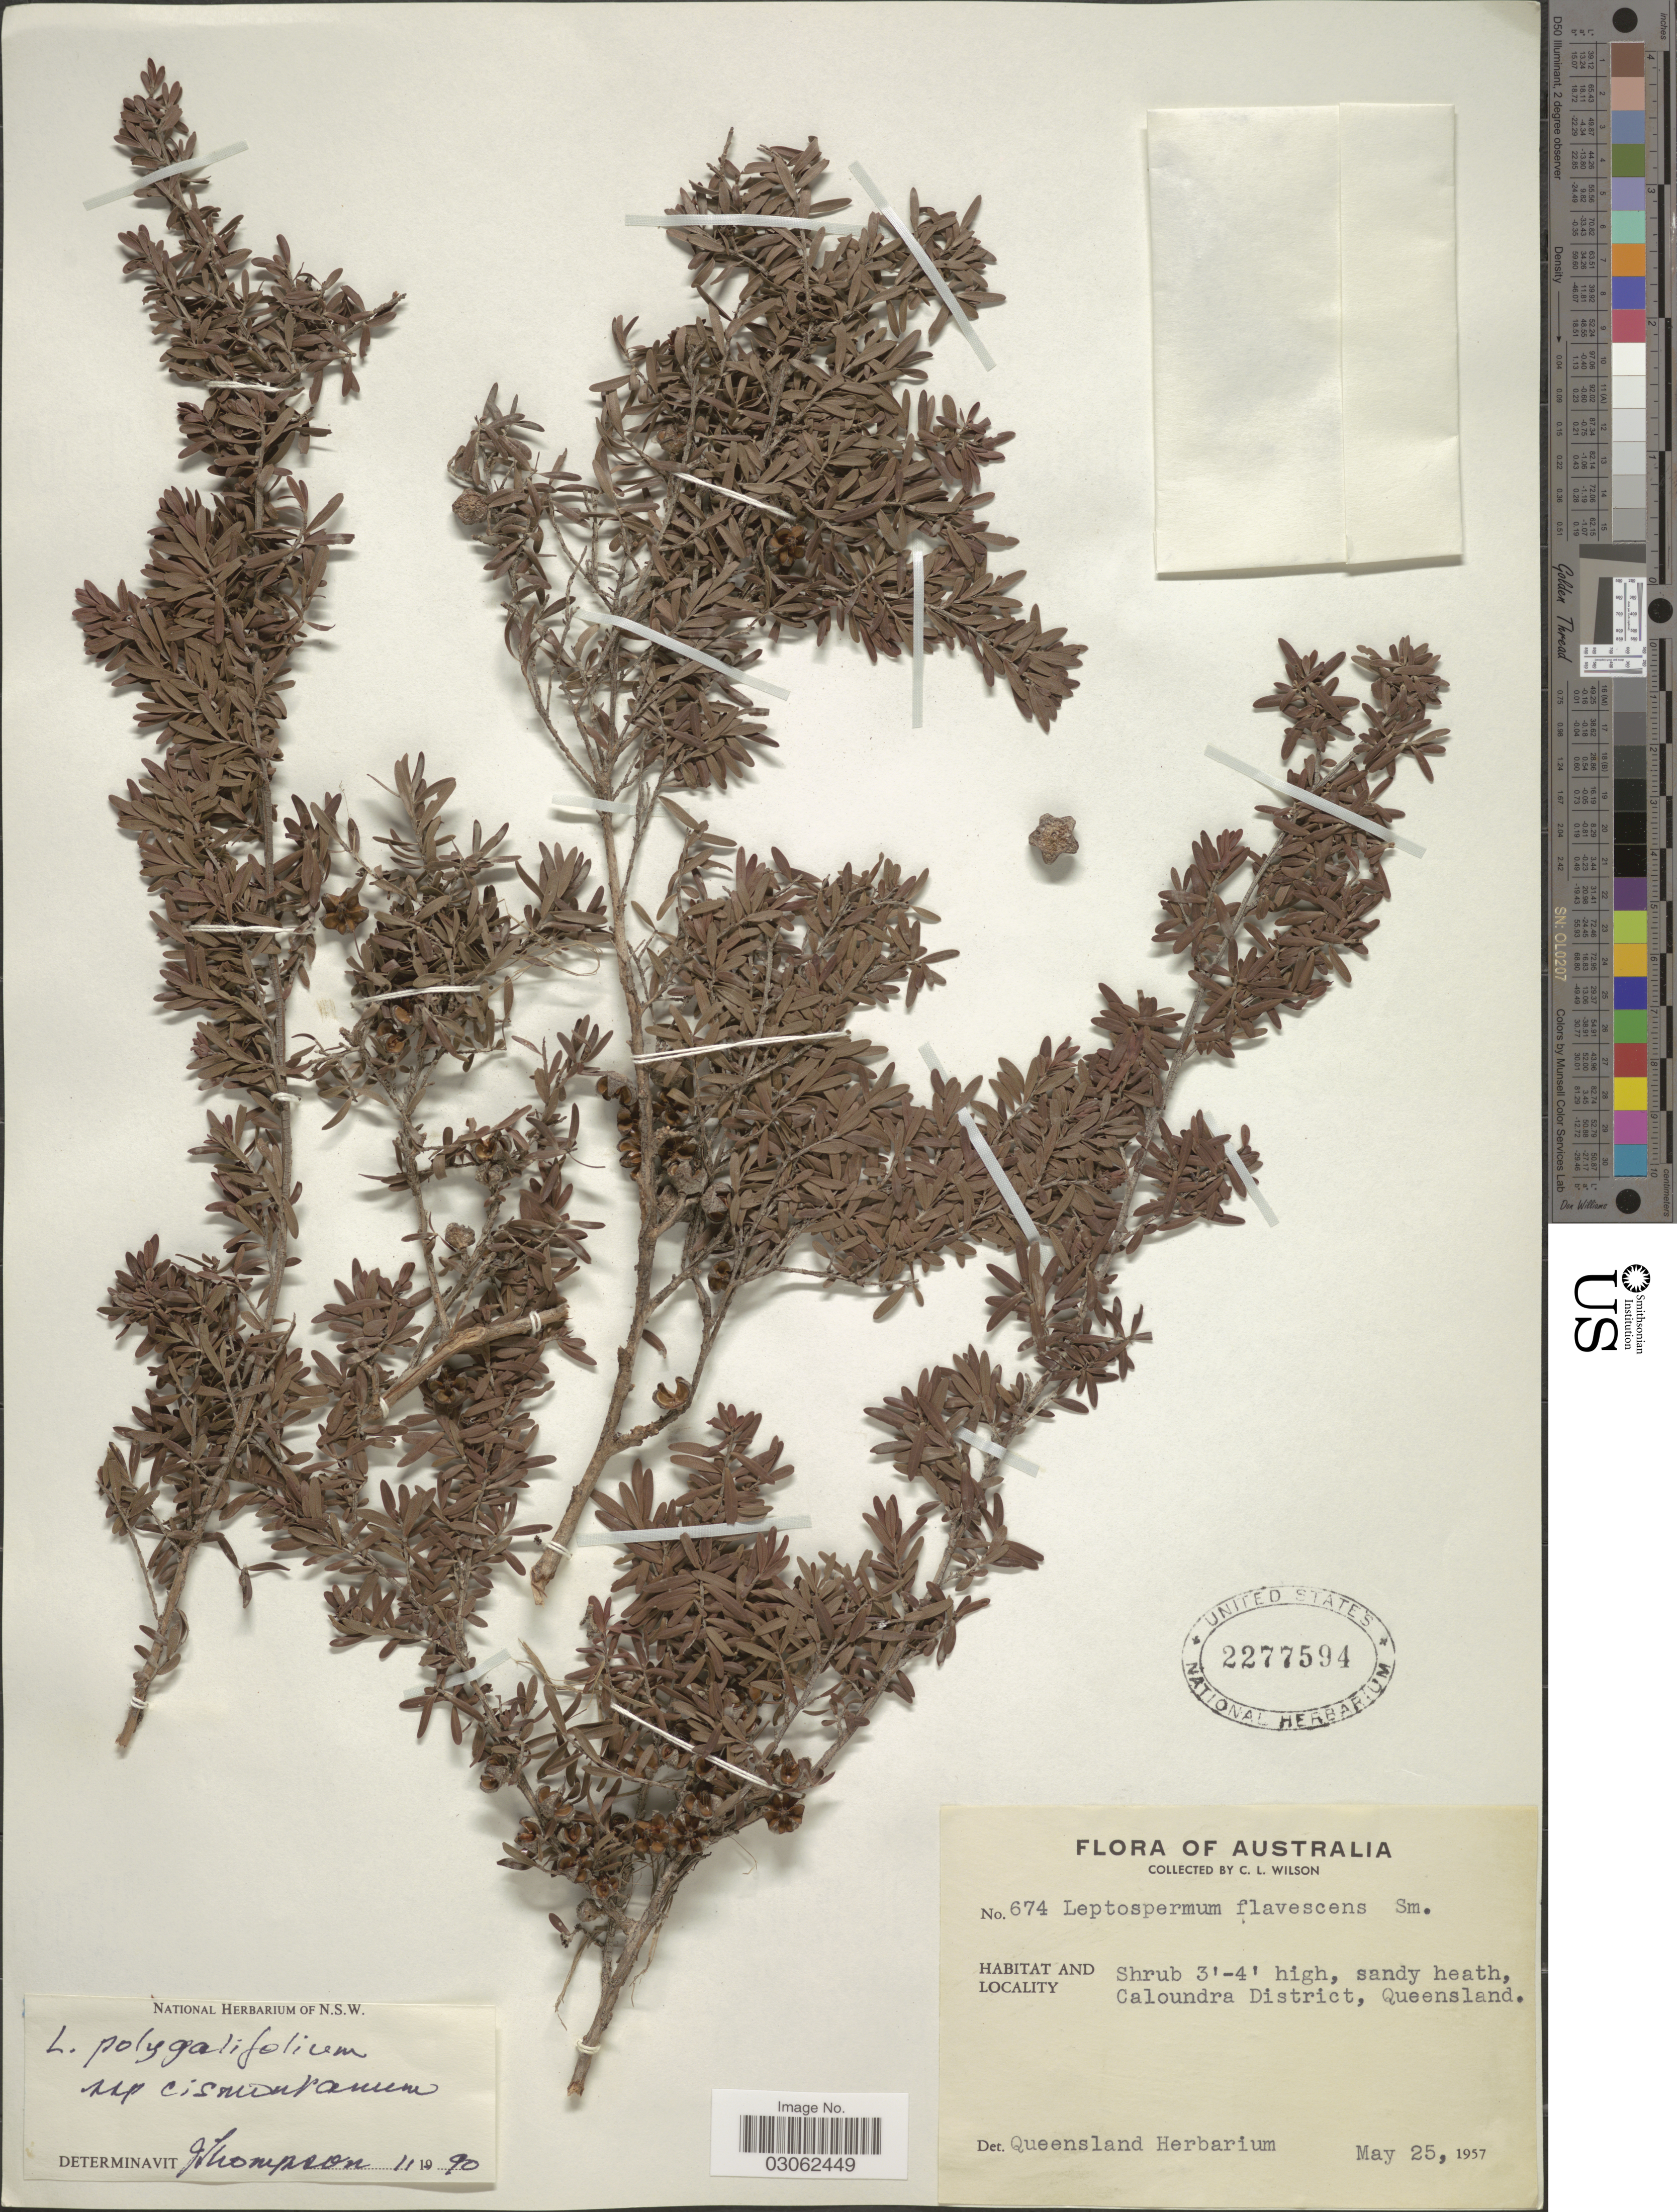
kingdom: Plantae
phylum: Tracheophyta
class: Magnoliopsida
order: Myrtales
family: Myrtaceae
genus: Leptospermum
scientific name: Leptospermum polygalifolium subsp. cismontanum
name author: Joy Thomps.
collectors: C. L. Wilson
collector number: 674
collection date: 1957-05-25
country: Australia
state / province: Queensland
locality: Caloundra District.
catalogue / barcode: US 2277594